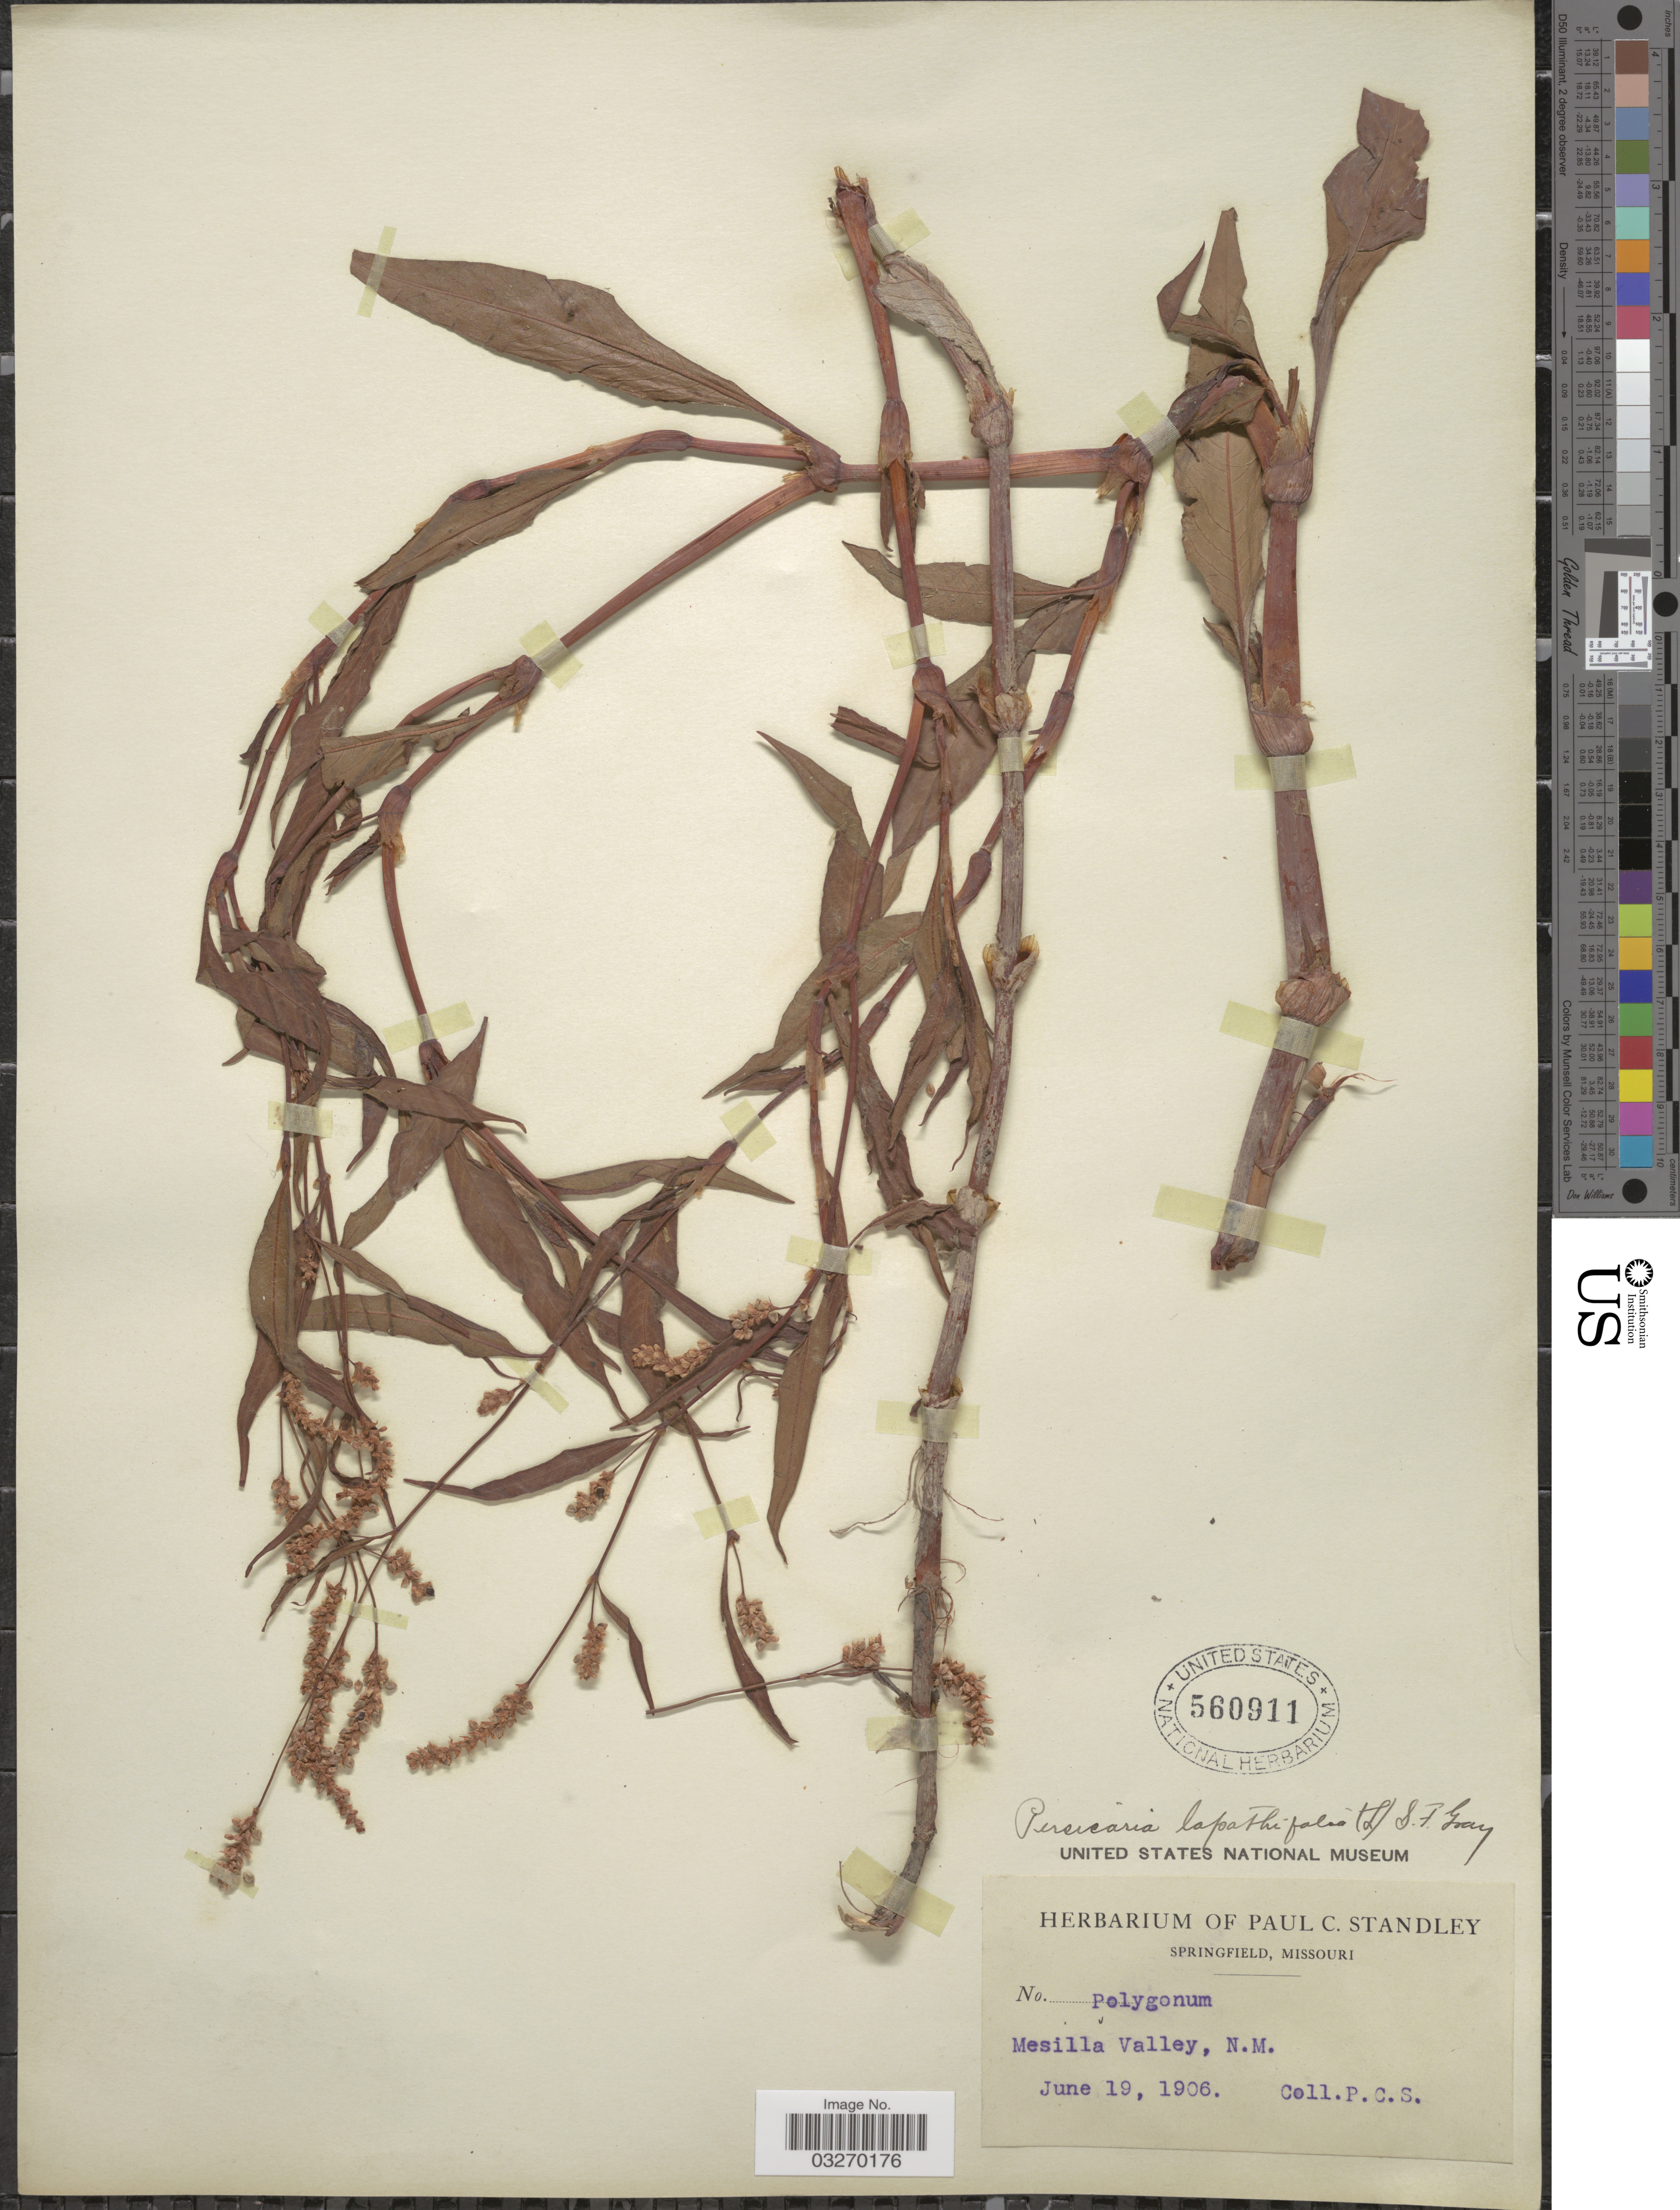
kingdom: Plantae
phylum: Tracheophyta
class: Magnoliopsida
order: Caryophyllales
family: Polygonaceae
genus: Persicaria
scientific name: Persicaria lapathifolia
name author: (L.) Delarbre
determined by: Atha, D. E.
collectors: P. C. Standley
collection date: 1906-06-19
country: United States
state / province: New Mexico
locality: Mesilla Valley.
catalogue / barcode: US 560911